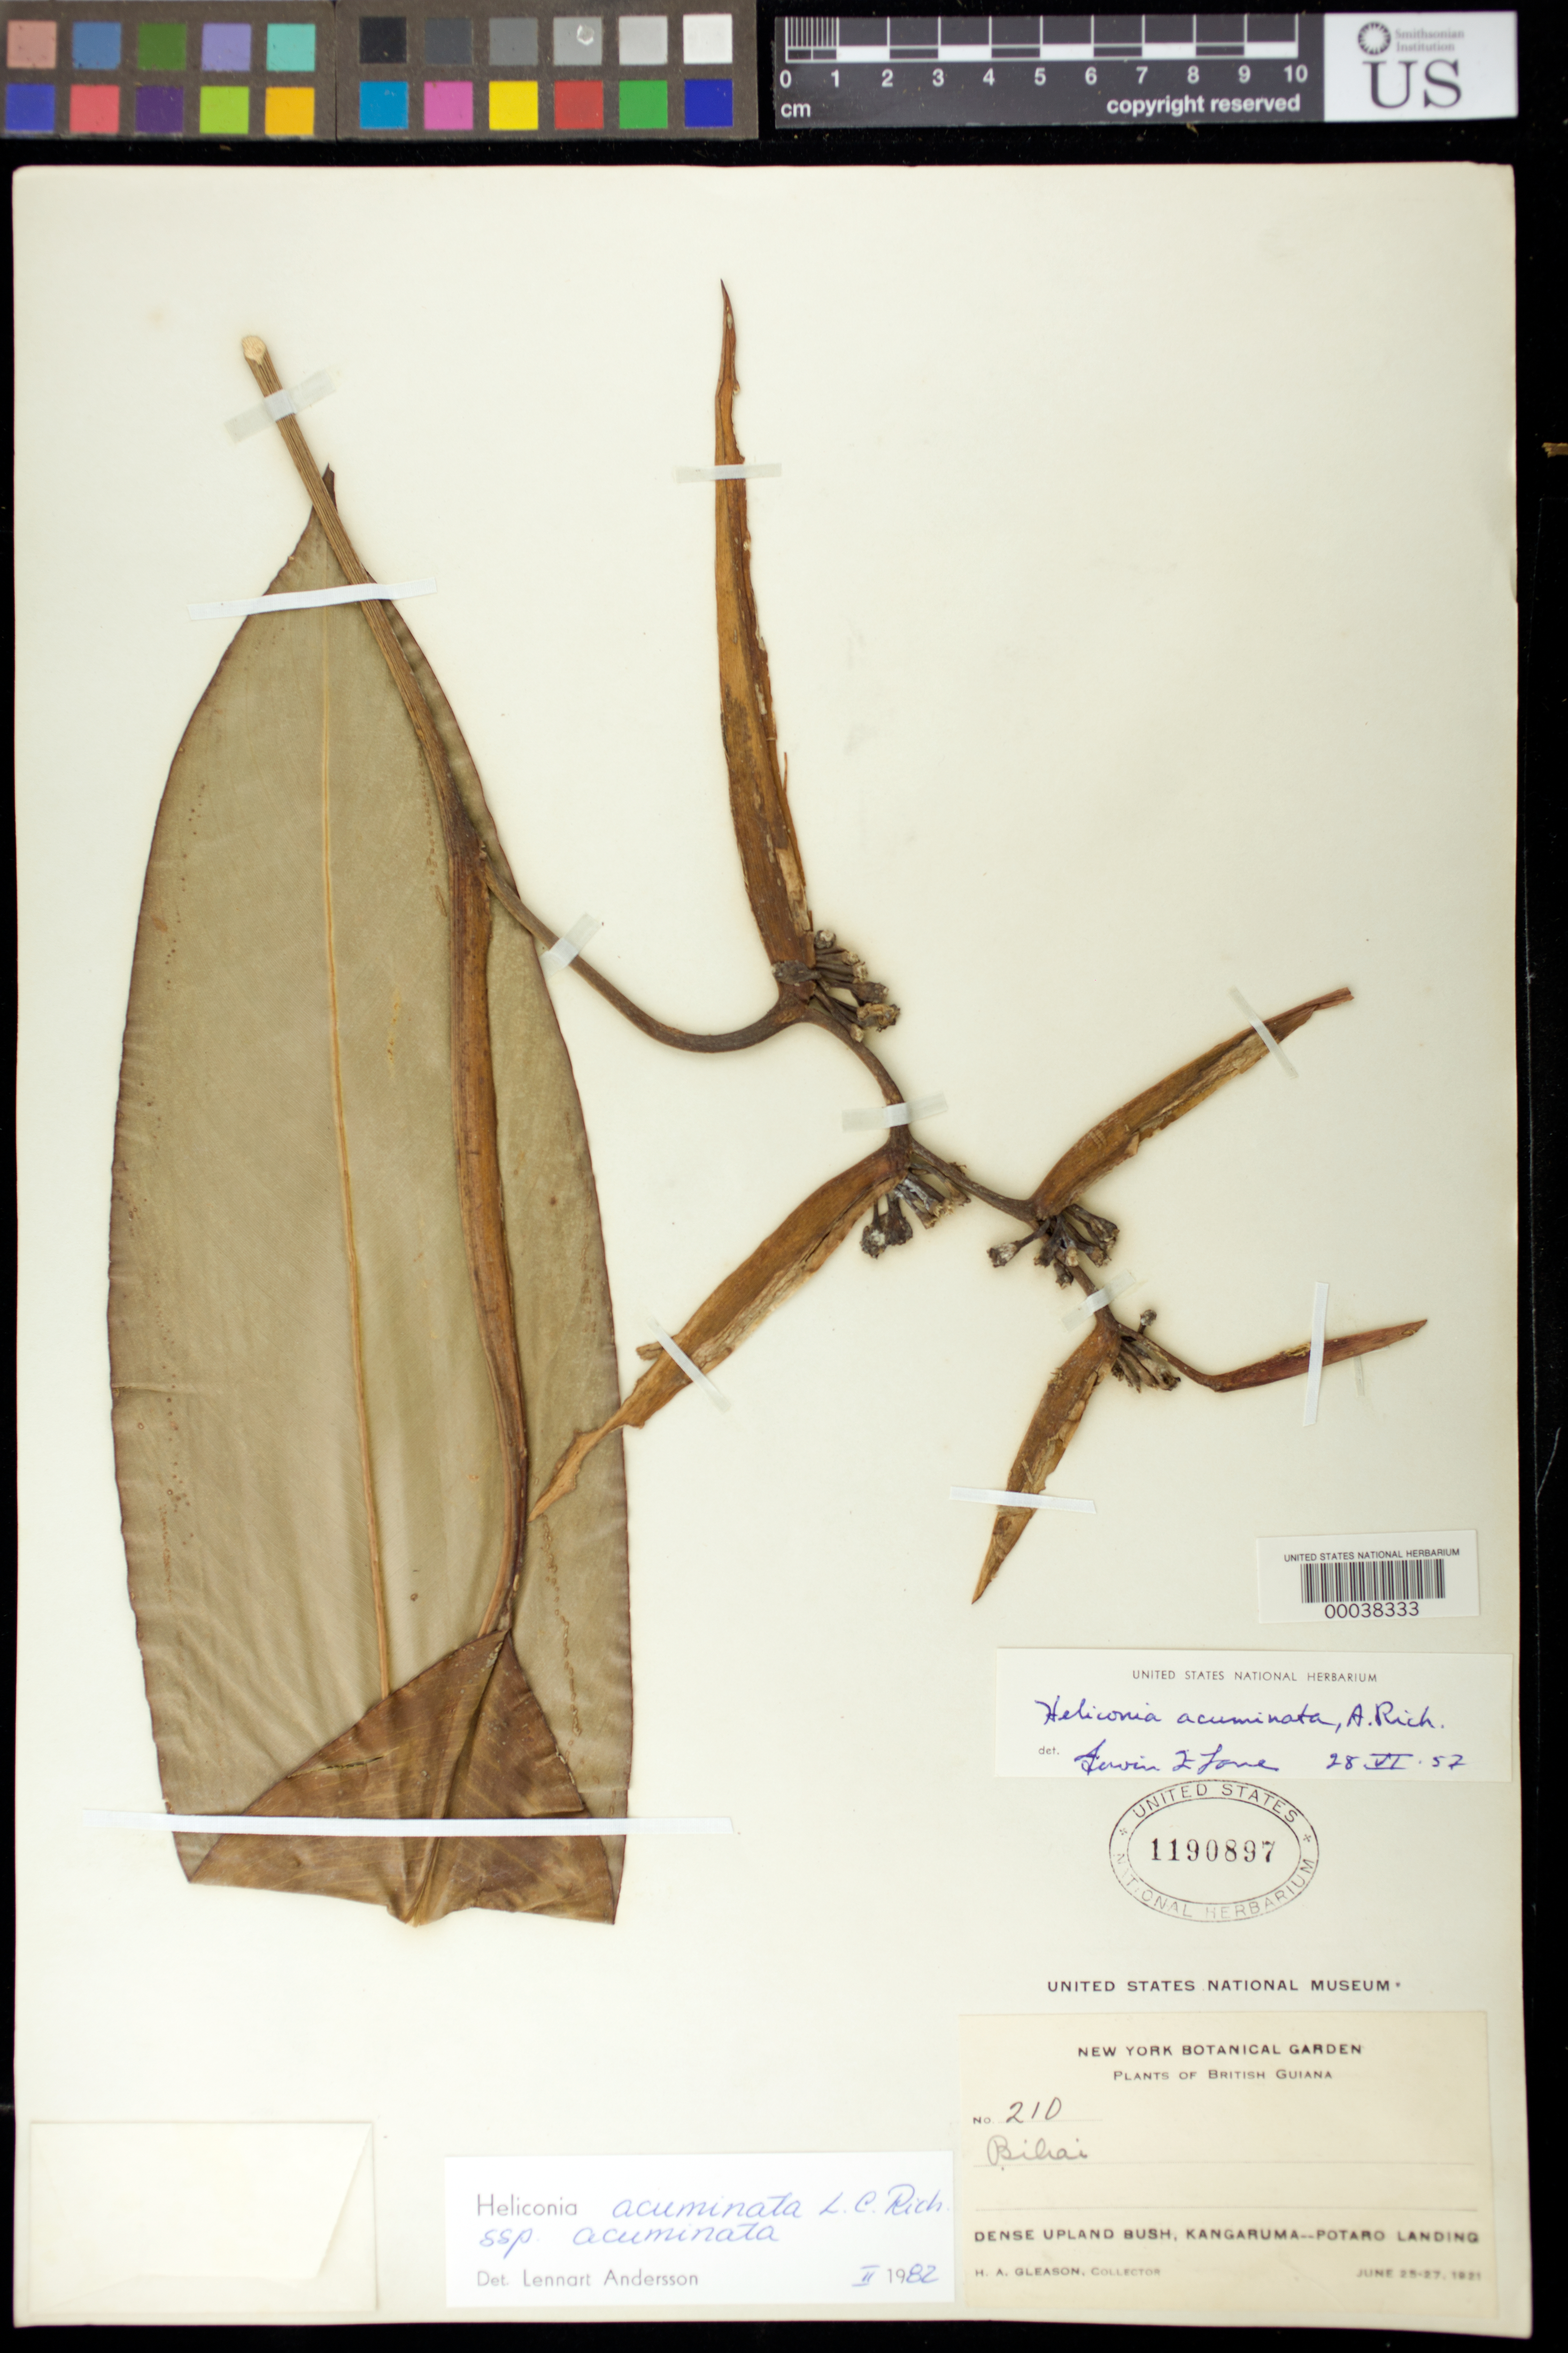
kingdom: Plantae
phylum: Tracheophyta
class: Liliopsida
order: Zingiberales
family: Heliconiaceae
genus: Heliconia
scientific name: Heliconia acuminata subsp. acuminata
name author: A. Rich.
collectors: H. A. Gleason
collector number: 210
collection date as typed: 25 Jun 1921 to 27 Jun 1921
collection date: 1921-06-25/1921-06-27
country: Guyana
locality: Dense upland bush, kangaruma-potaro landing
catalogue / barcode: US 1190897